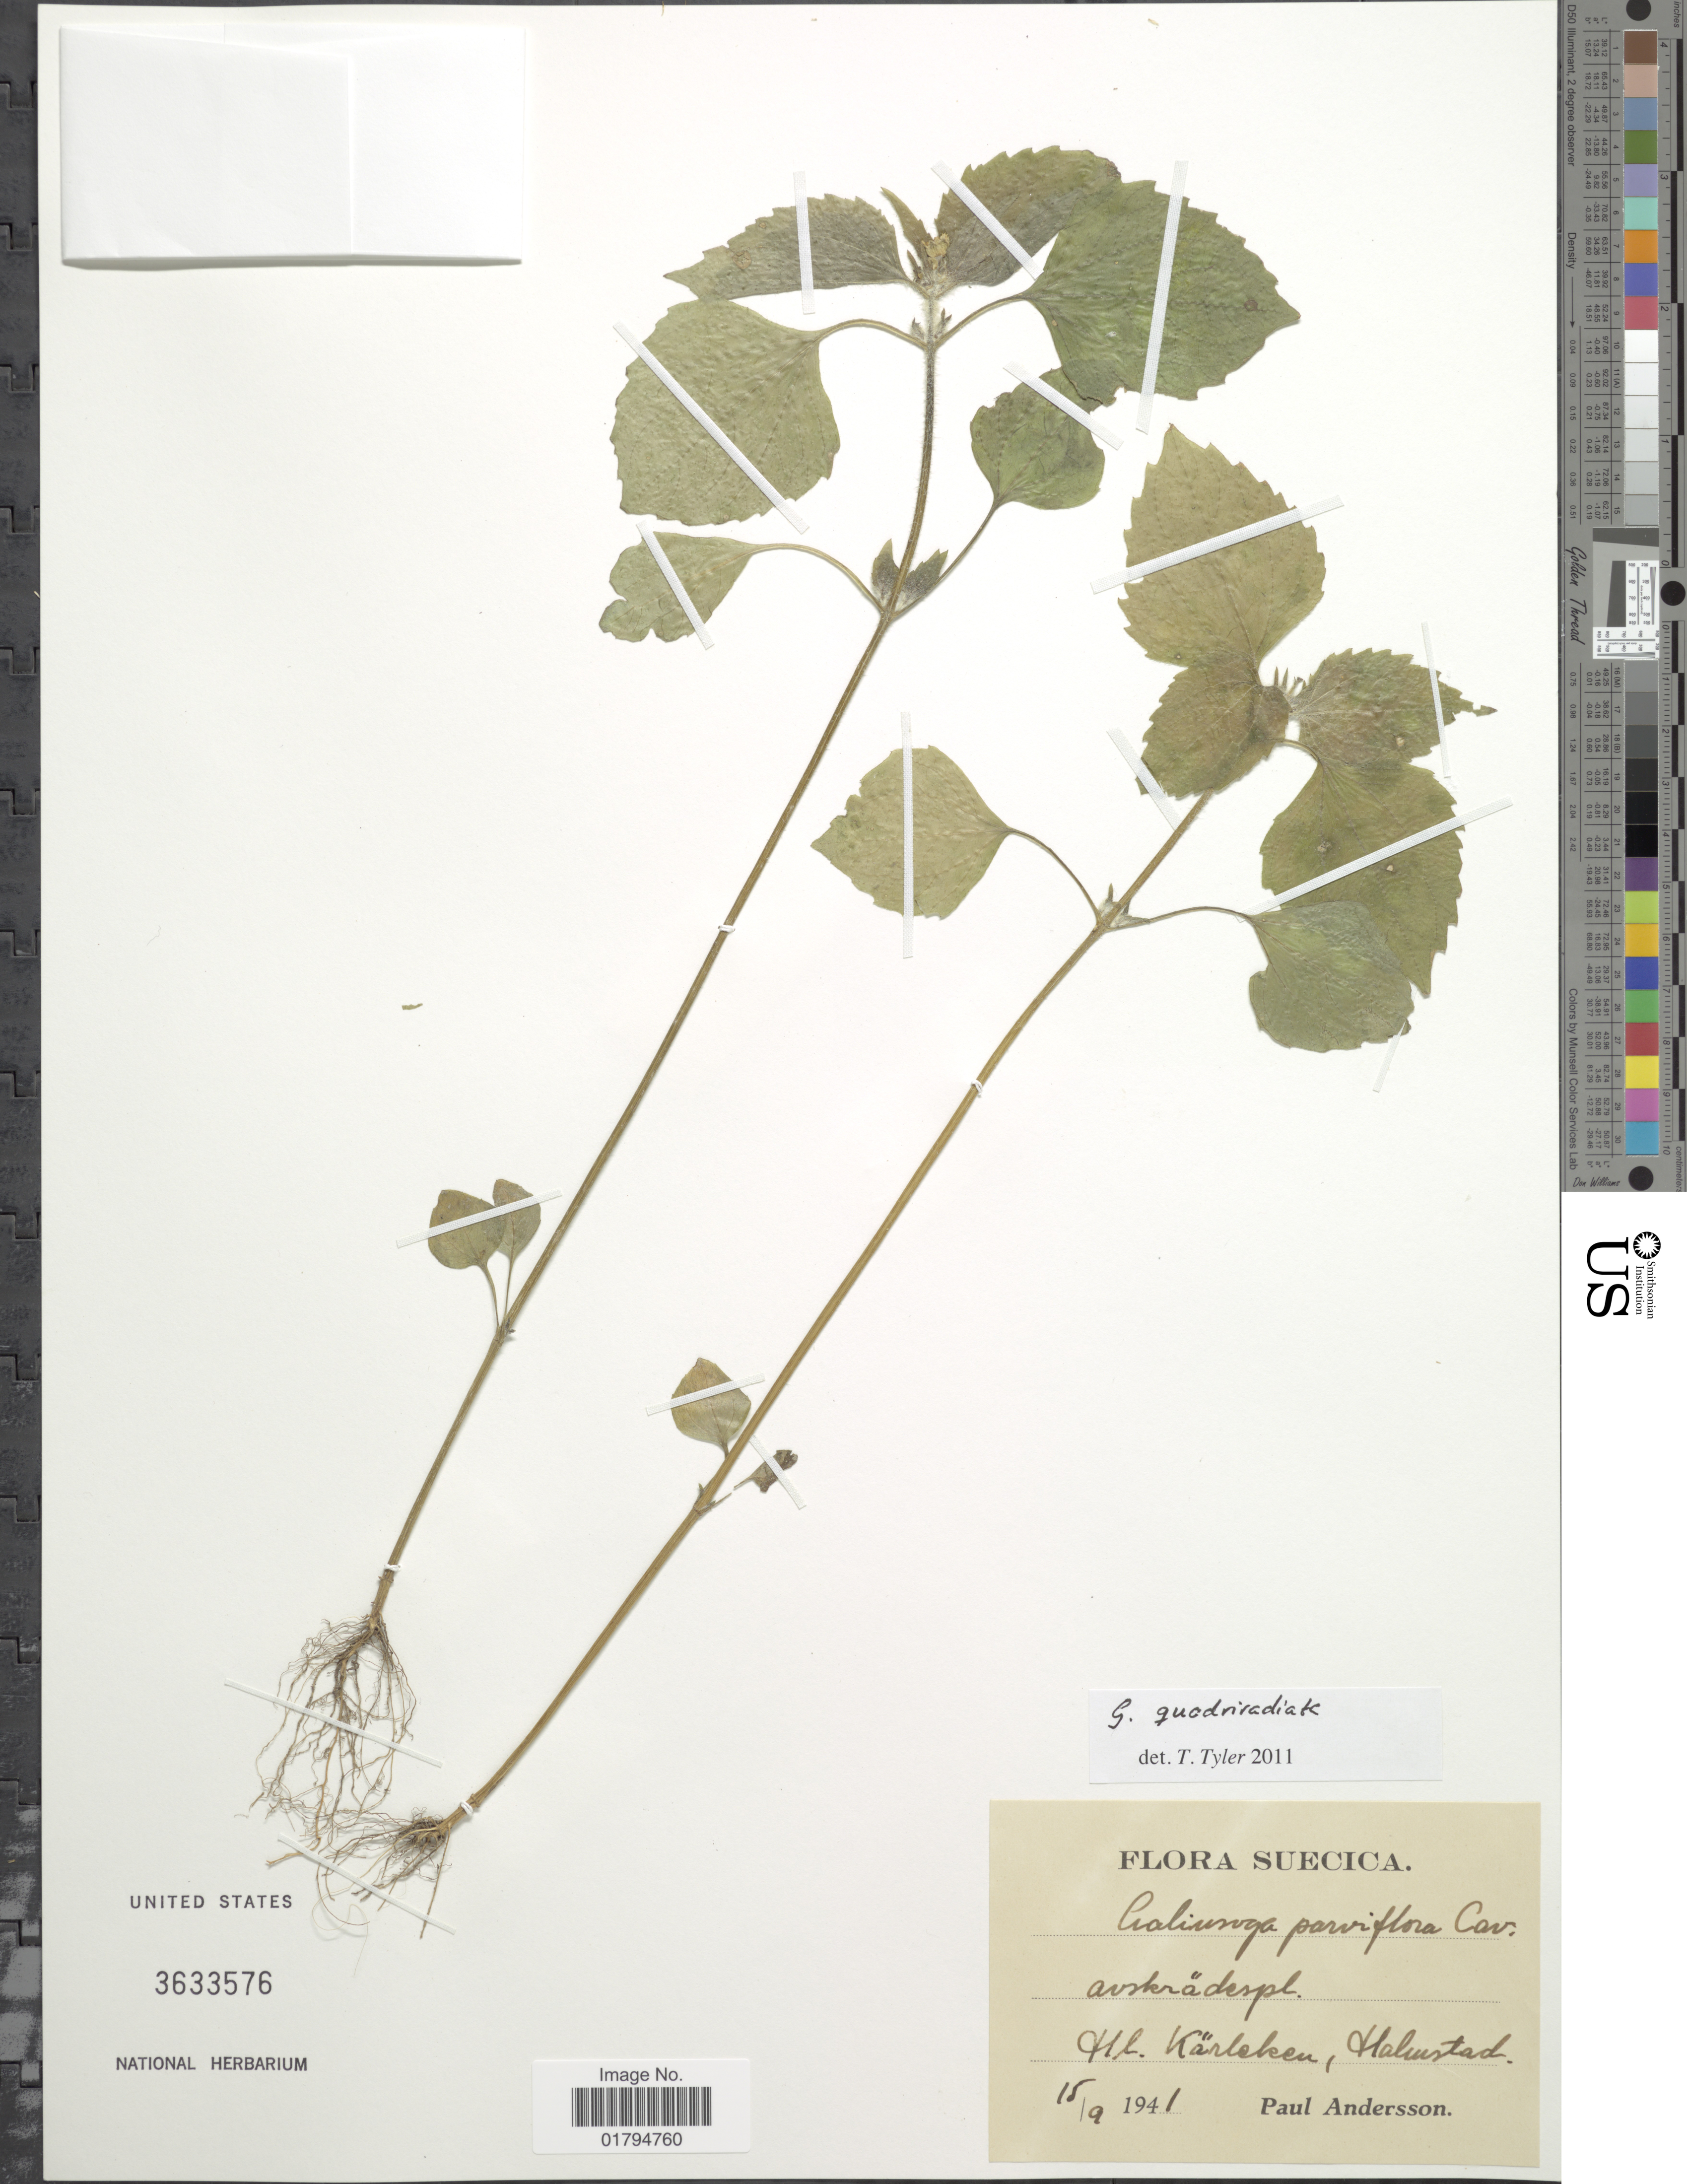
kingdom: Plantae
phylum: Tracheophyta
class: Magnoliopsida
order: Asterales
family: Asteraceae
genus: Galinsoga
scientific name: Galinsoga quadriradiata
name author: Ruiz & Pav.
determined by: Tyler, T.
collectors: P. Andersson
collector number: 15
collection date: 1941-09-15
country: Sweden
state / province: Halland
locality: Kärleken, Halmstad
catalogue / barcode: US 3633576